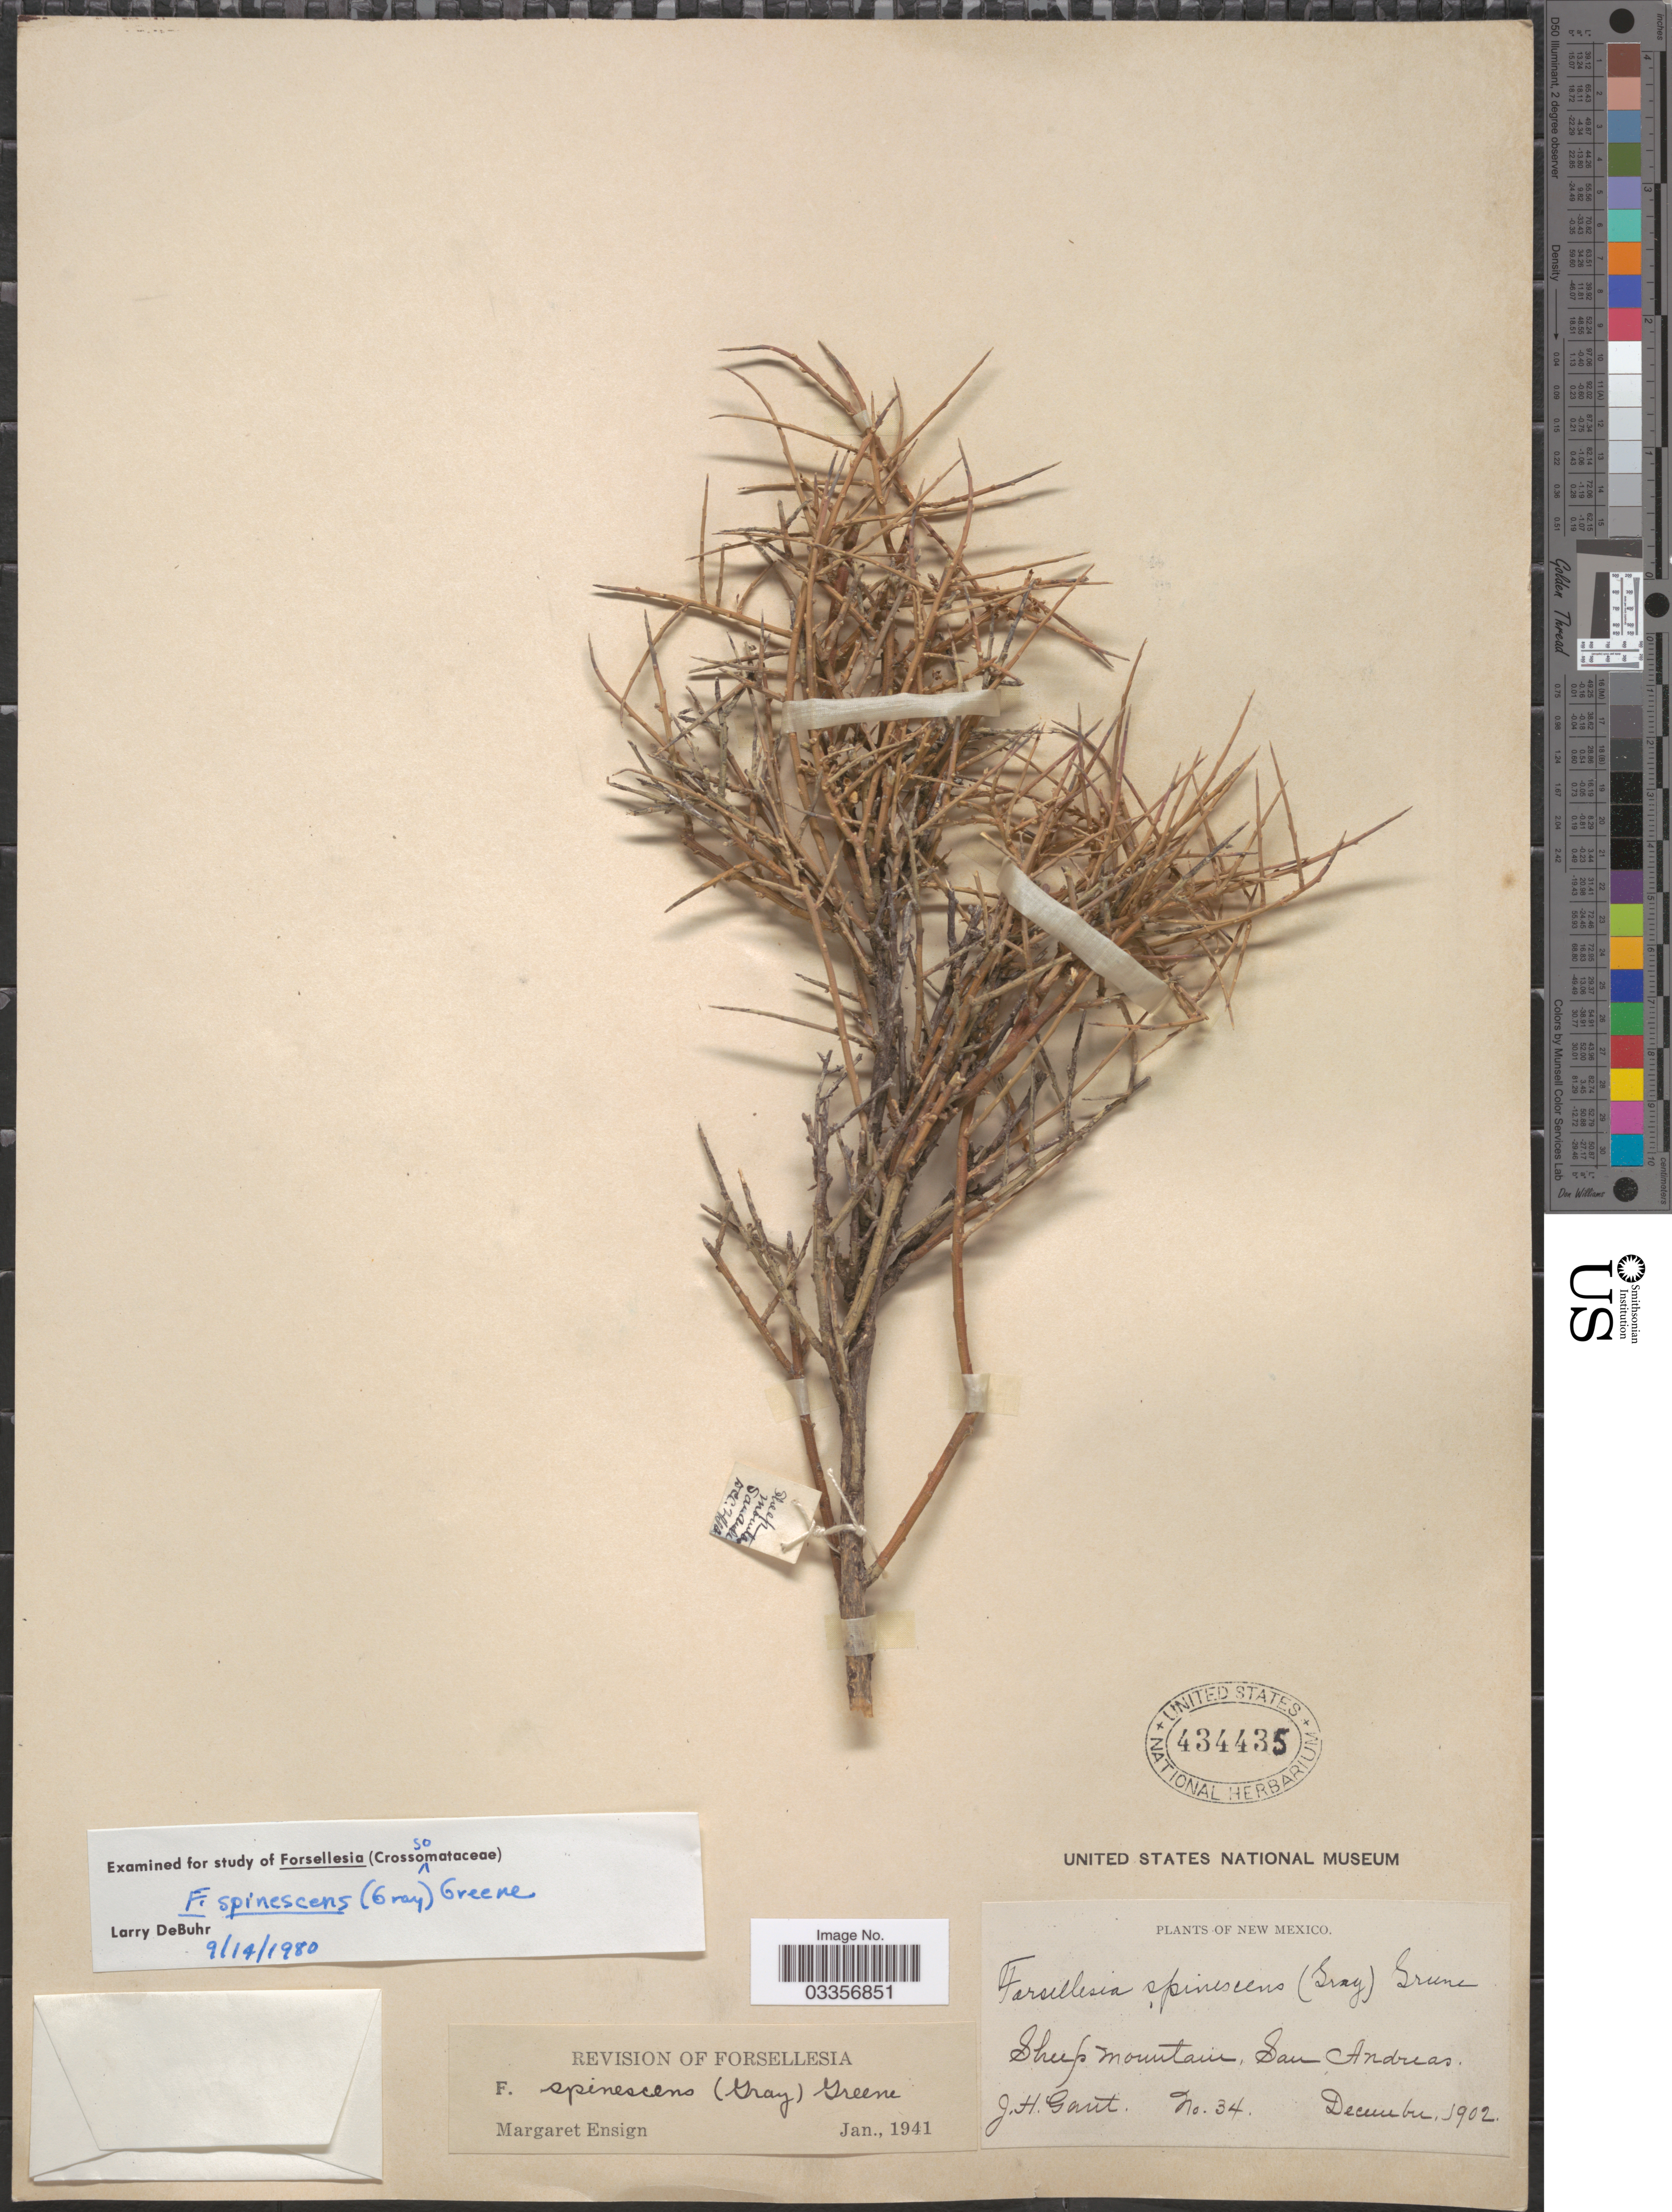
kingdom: Plantae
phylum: Tracheophyta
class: Magnoliopsida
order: Crossosomatales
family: Crossosomataceae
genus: Glossopetalon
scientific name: Glossopetalon spinescens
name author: A. Gray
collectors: J. Gant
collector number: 34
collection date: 1902-12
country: United States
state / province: New Mexico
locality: Sheep Mountain, San Andreas.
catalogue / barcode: US 434435